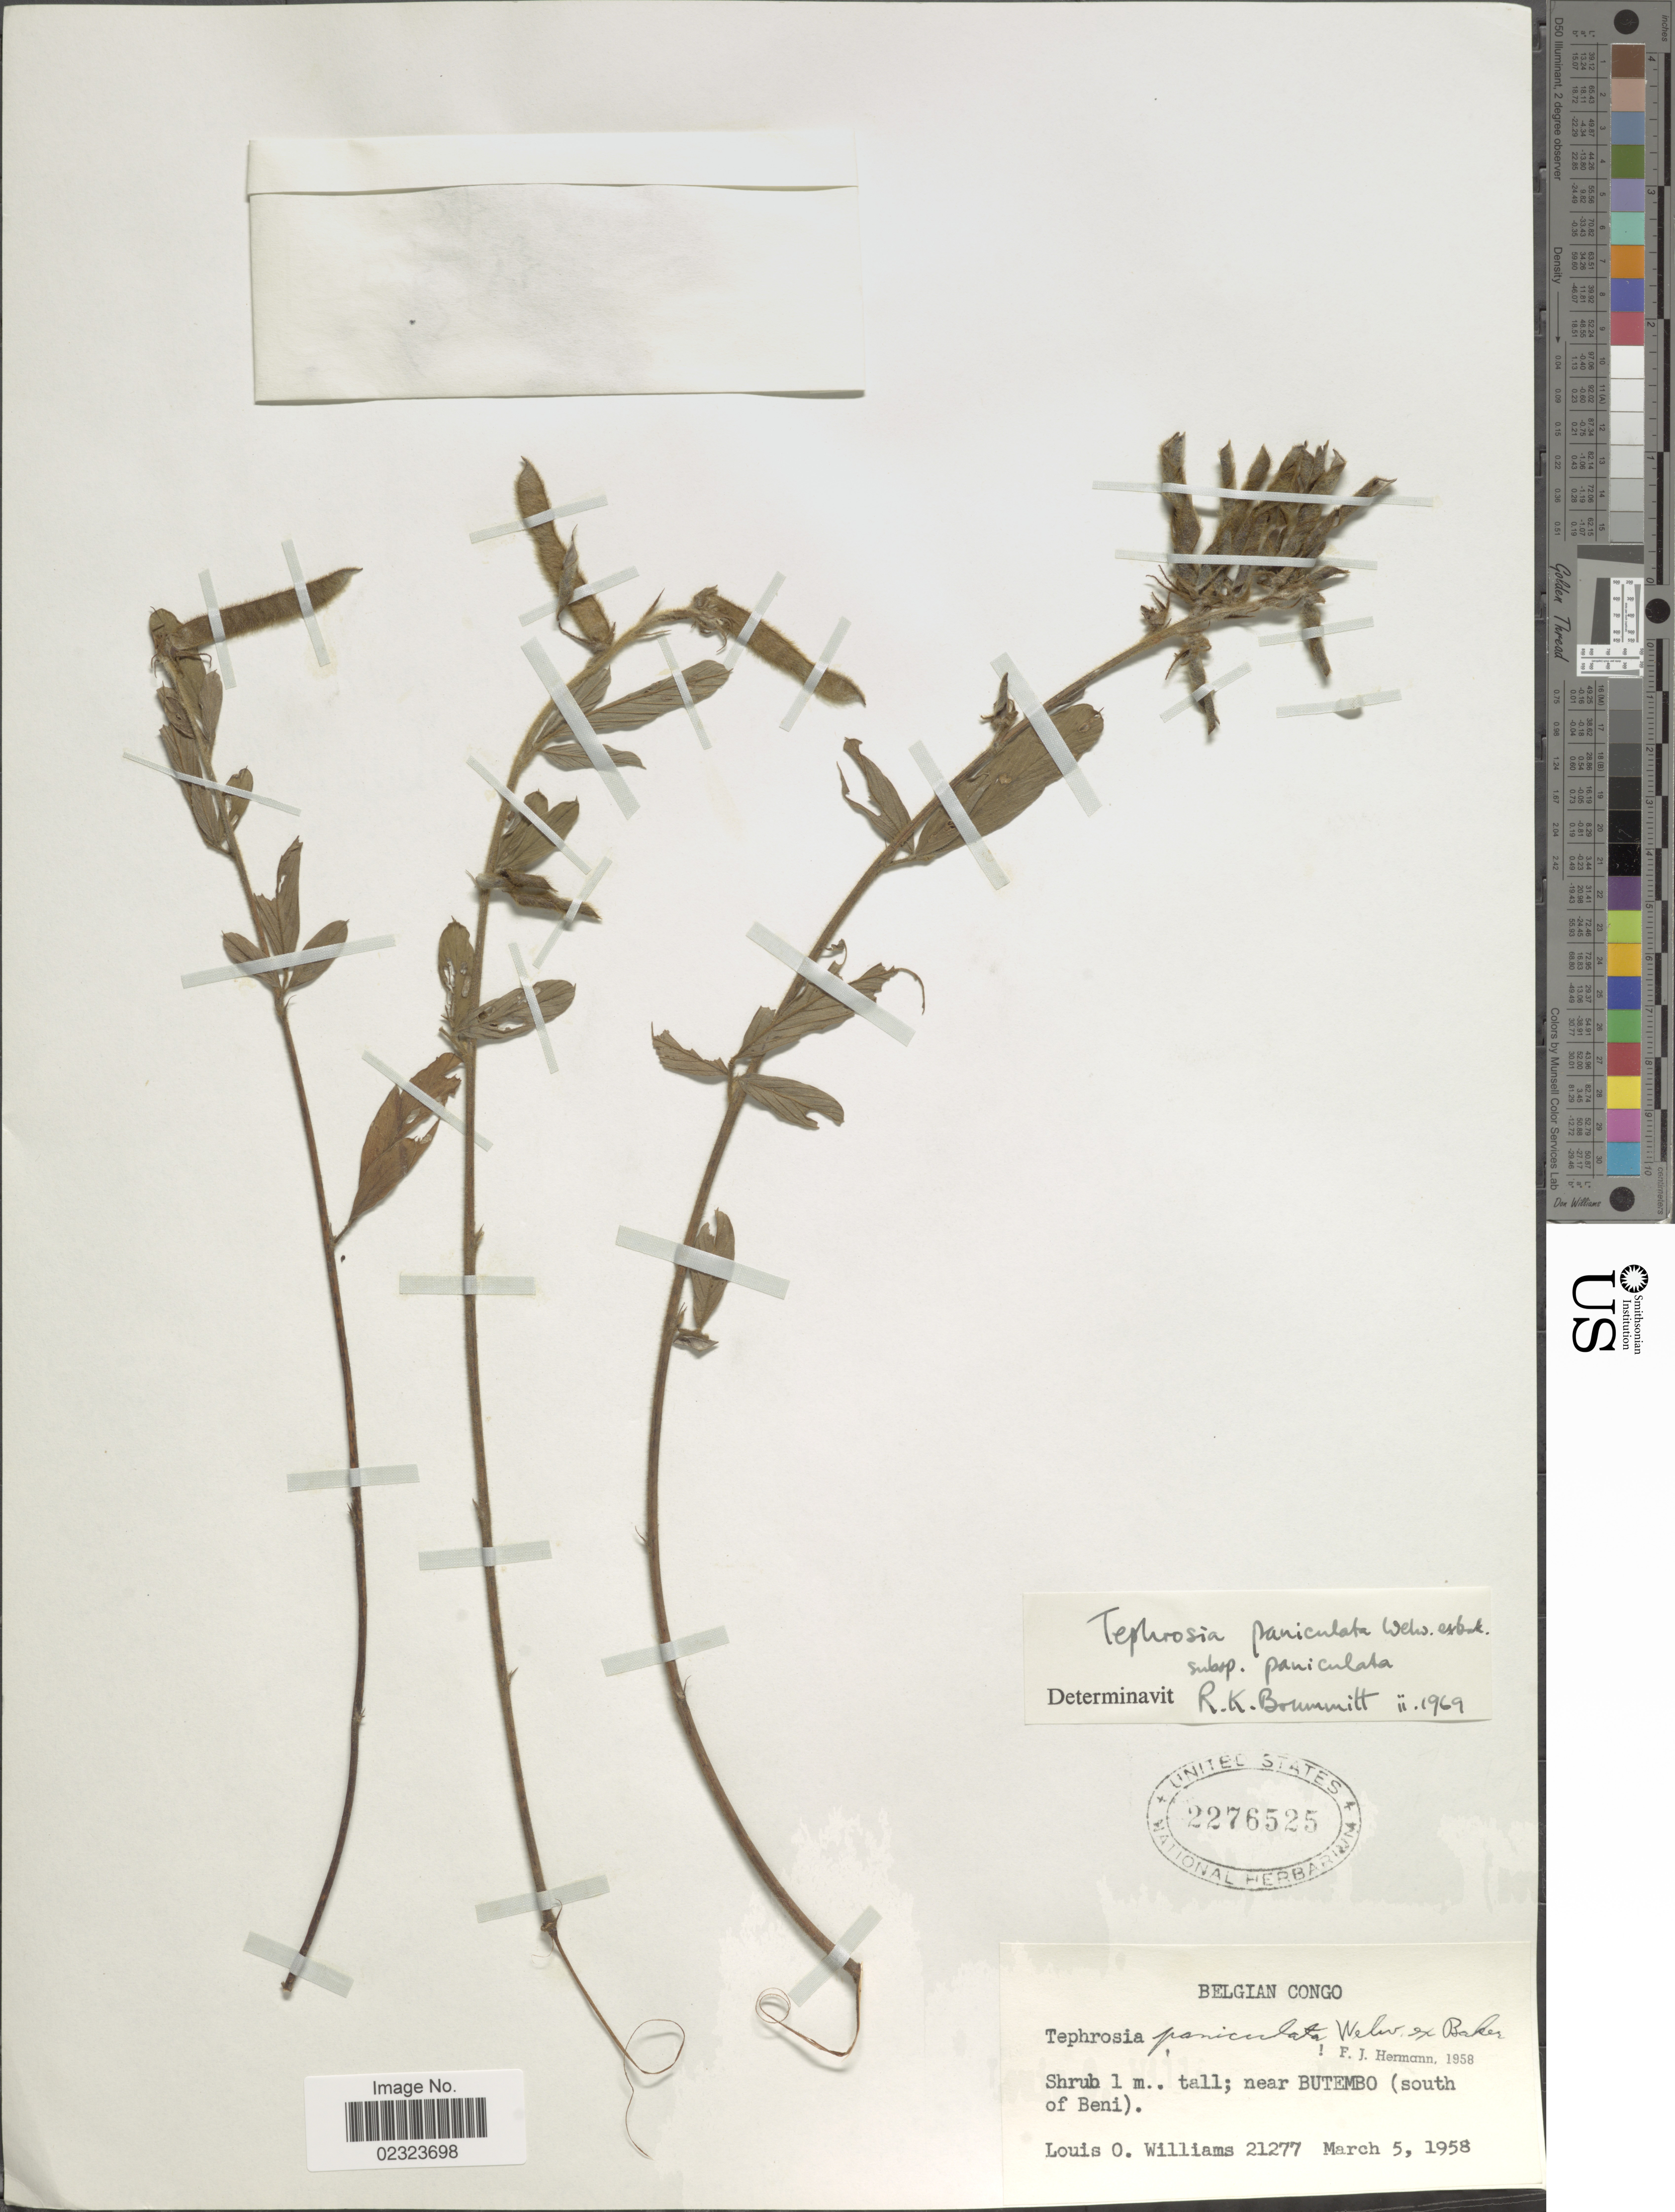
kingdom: Plantae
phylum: Tracheophyta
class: Magnoliopsida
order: Fabales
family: Fabaceae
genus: Tephrosia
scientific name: Tephrosia paniculata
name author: Baker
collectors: L. O. Williams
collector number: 21277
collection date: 1958-03-05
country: Congo, Democratic Republic of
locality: Belgian Congo, near Butembo (south of Beni).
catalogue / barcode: US 2276525